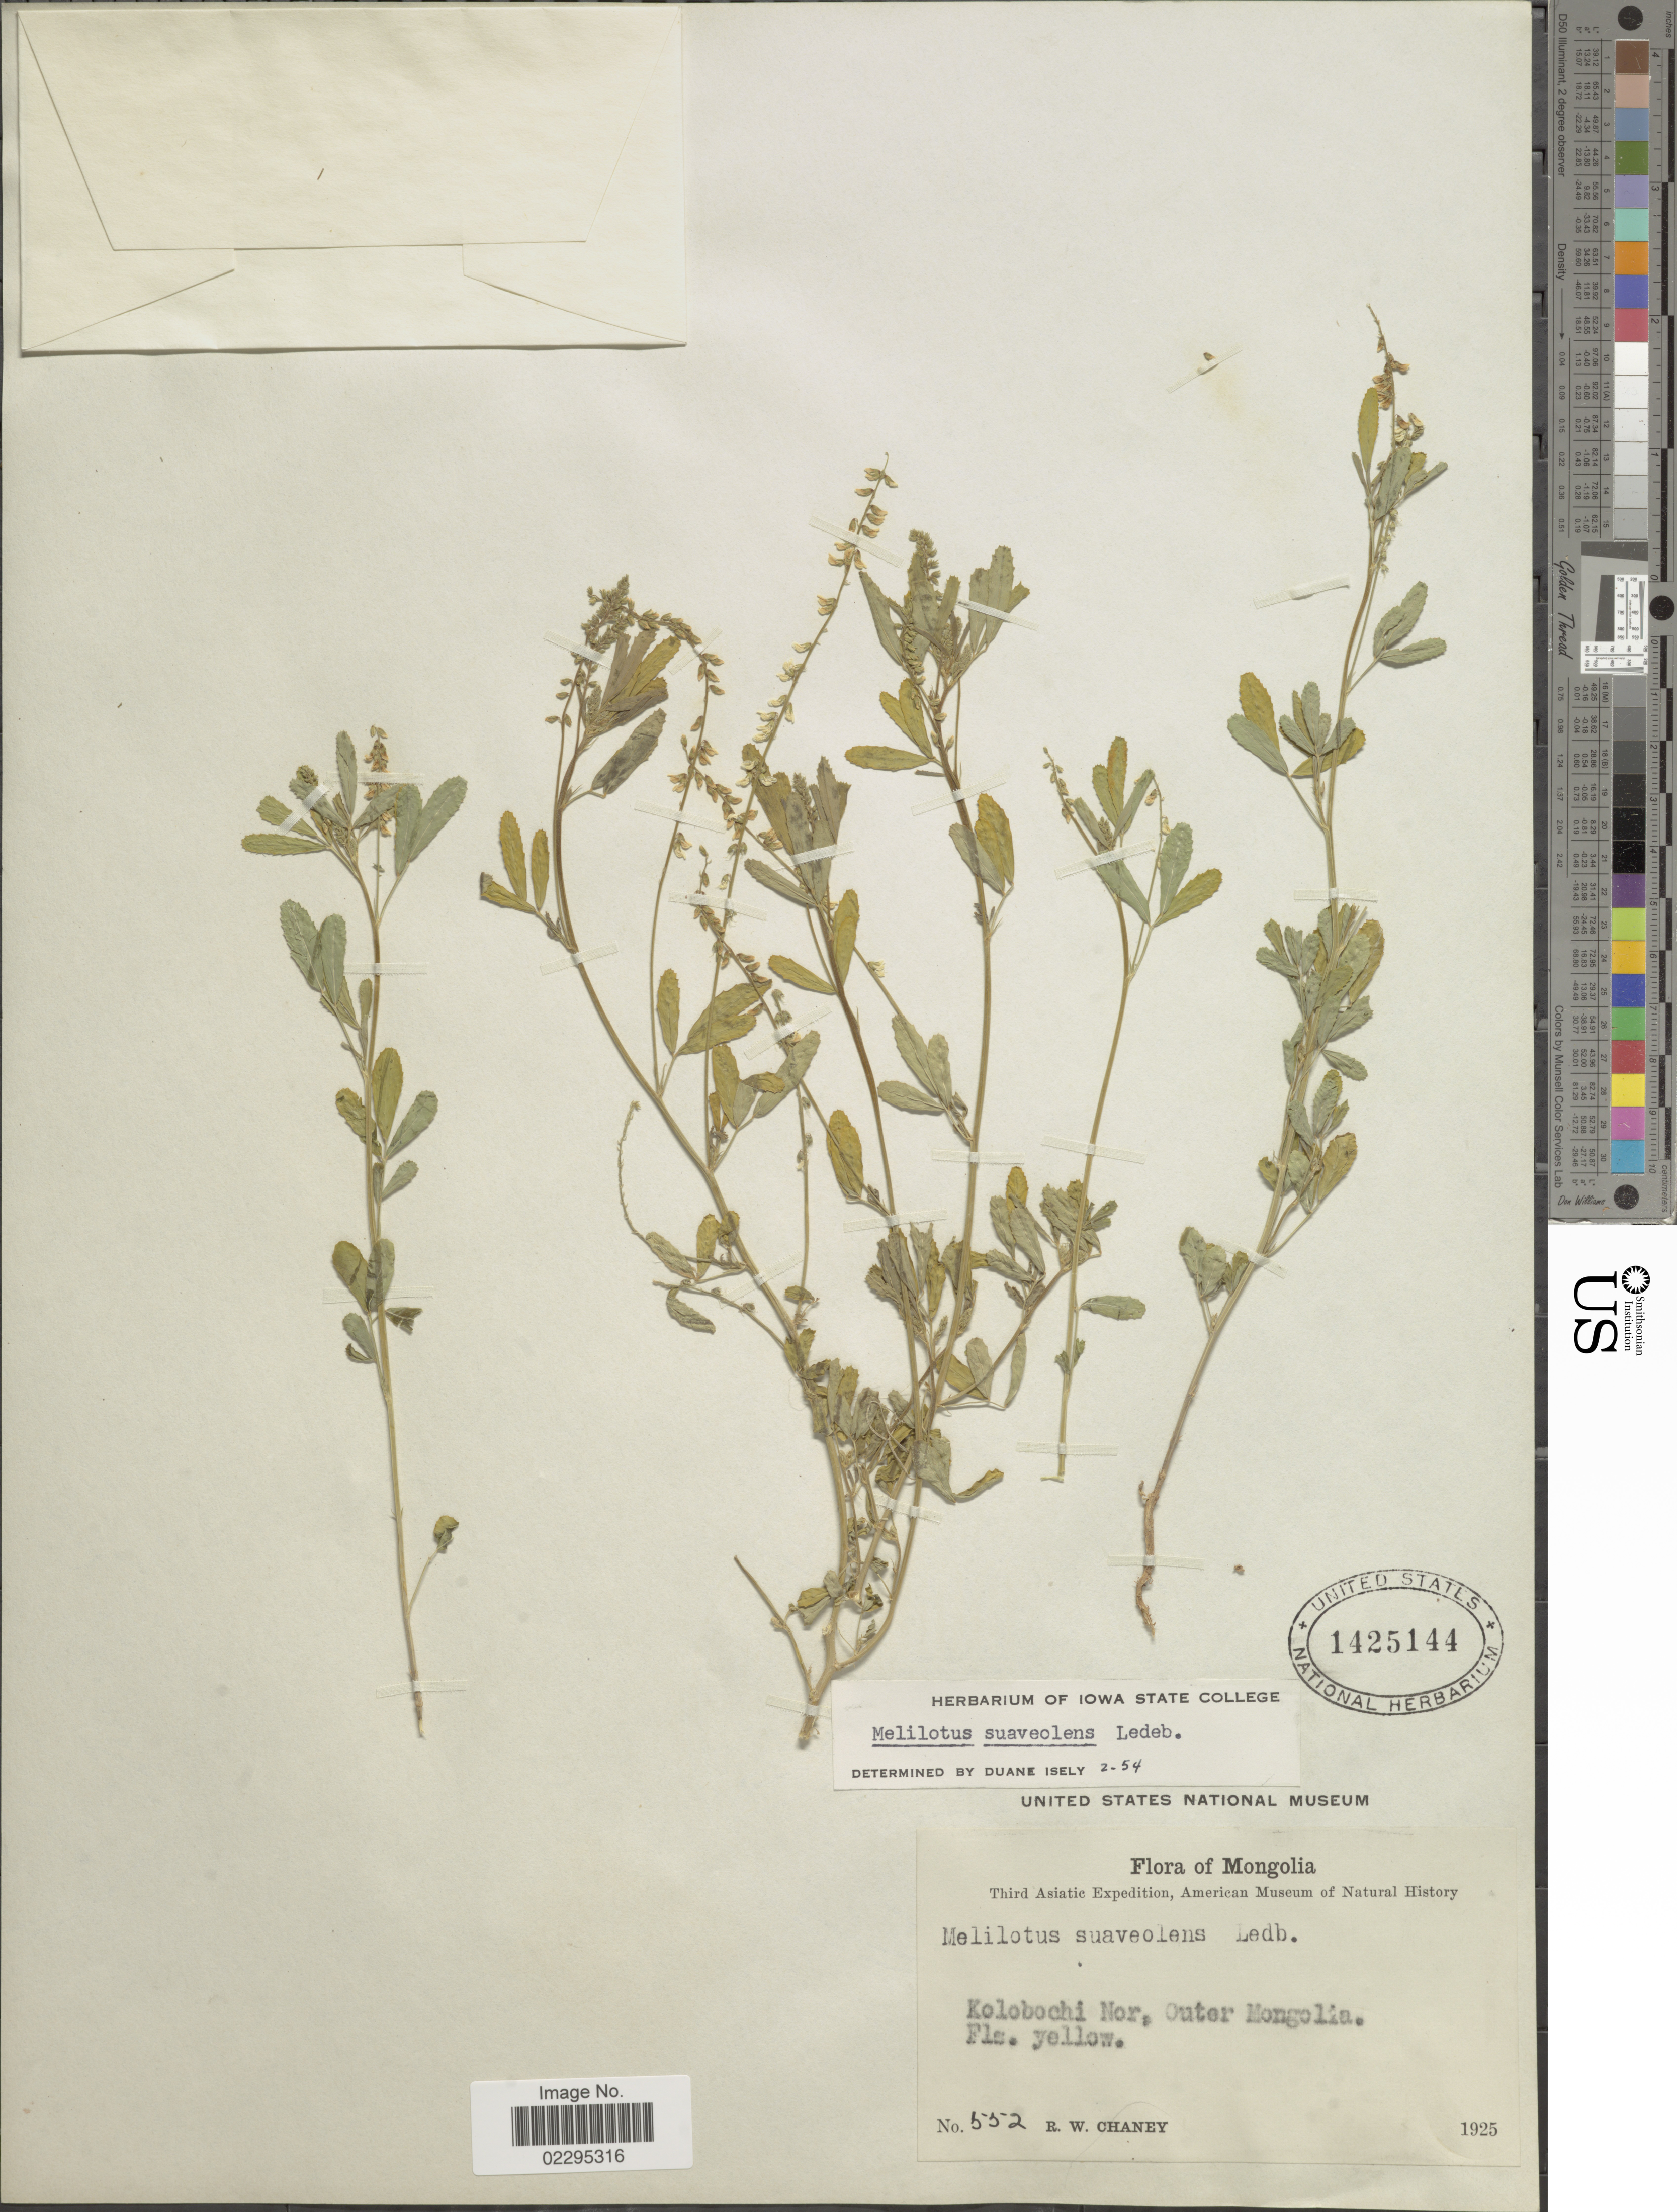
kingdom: Plantae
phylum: Tracheophyta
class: Magnoliopsida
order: Fabales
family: Fabaceae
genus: Melilotus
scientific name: Melilotus suaveolens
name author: Ledeb.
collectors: R. Chaney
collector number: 552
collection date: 1925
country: Mongolia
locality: Mongolia. Kolobochi Nor, Outer Mongolia.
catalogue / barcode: US 1425144